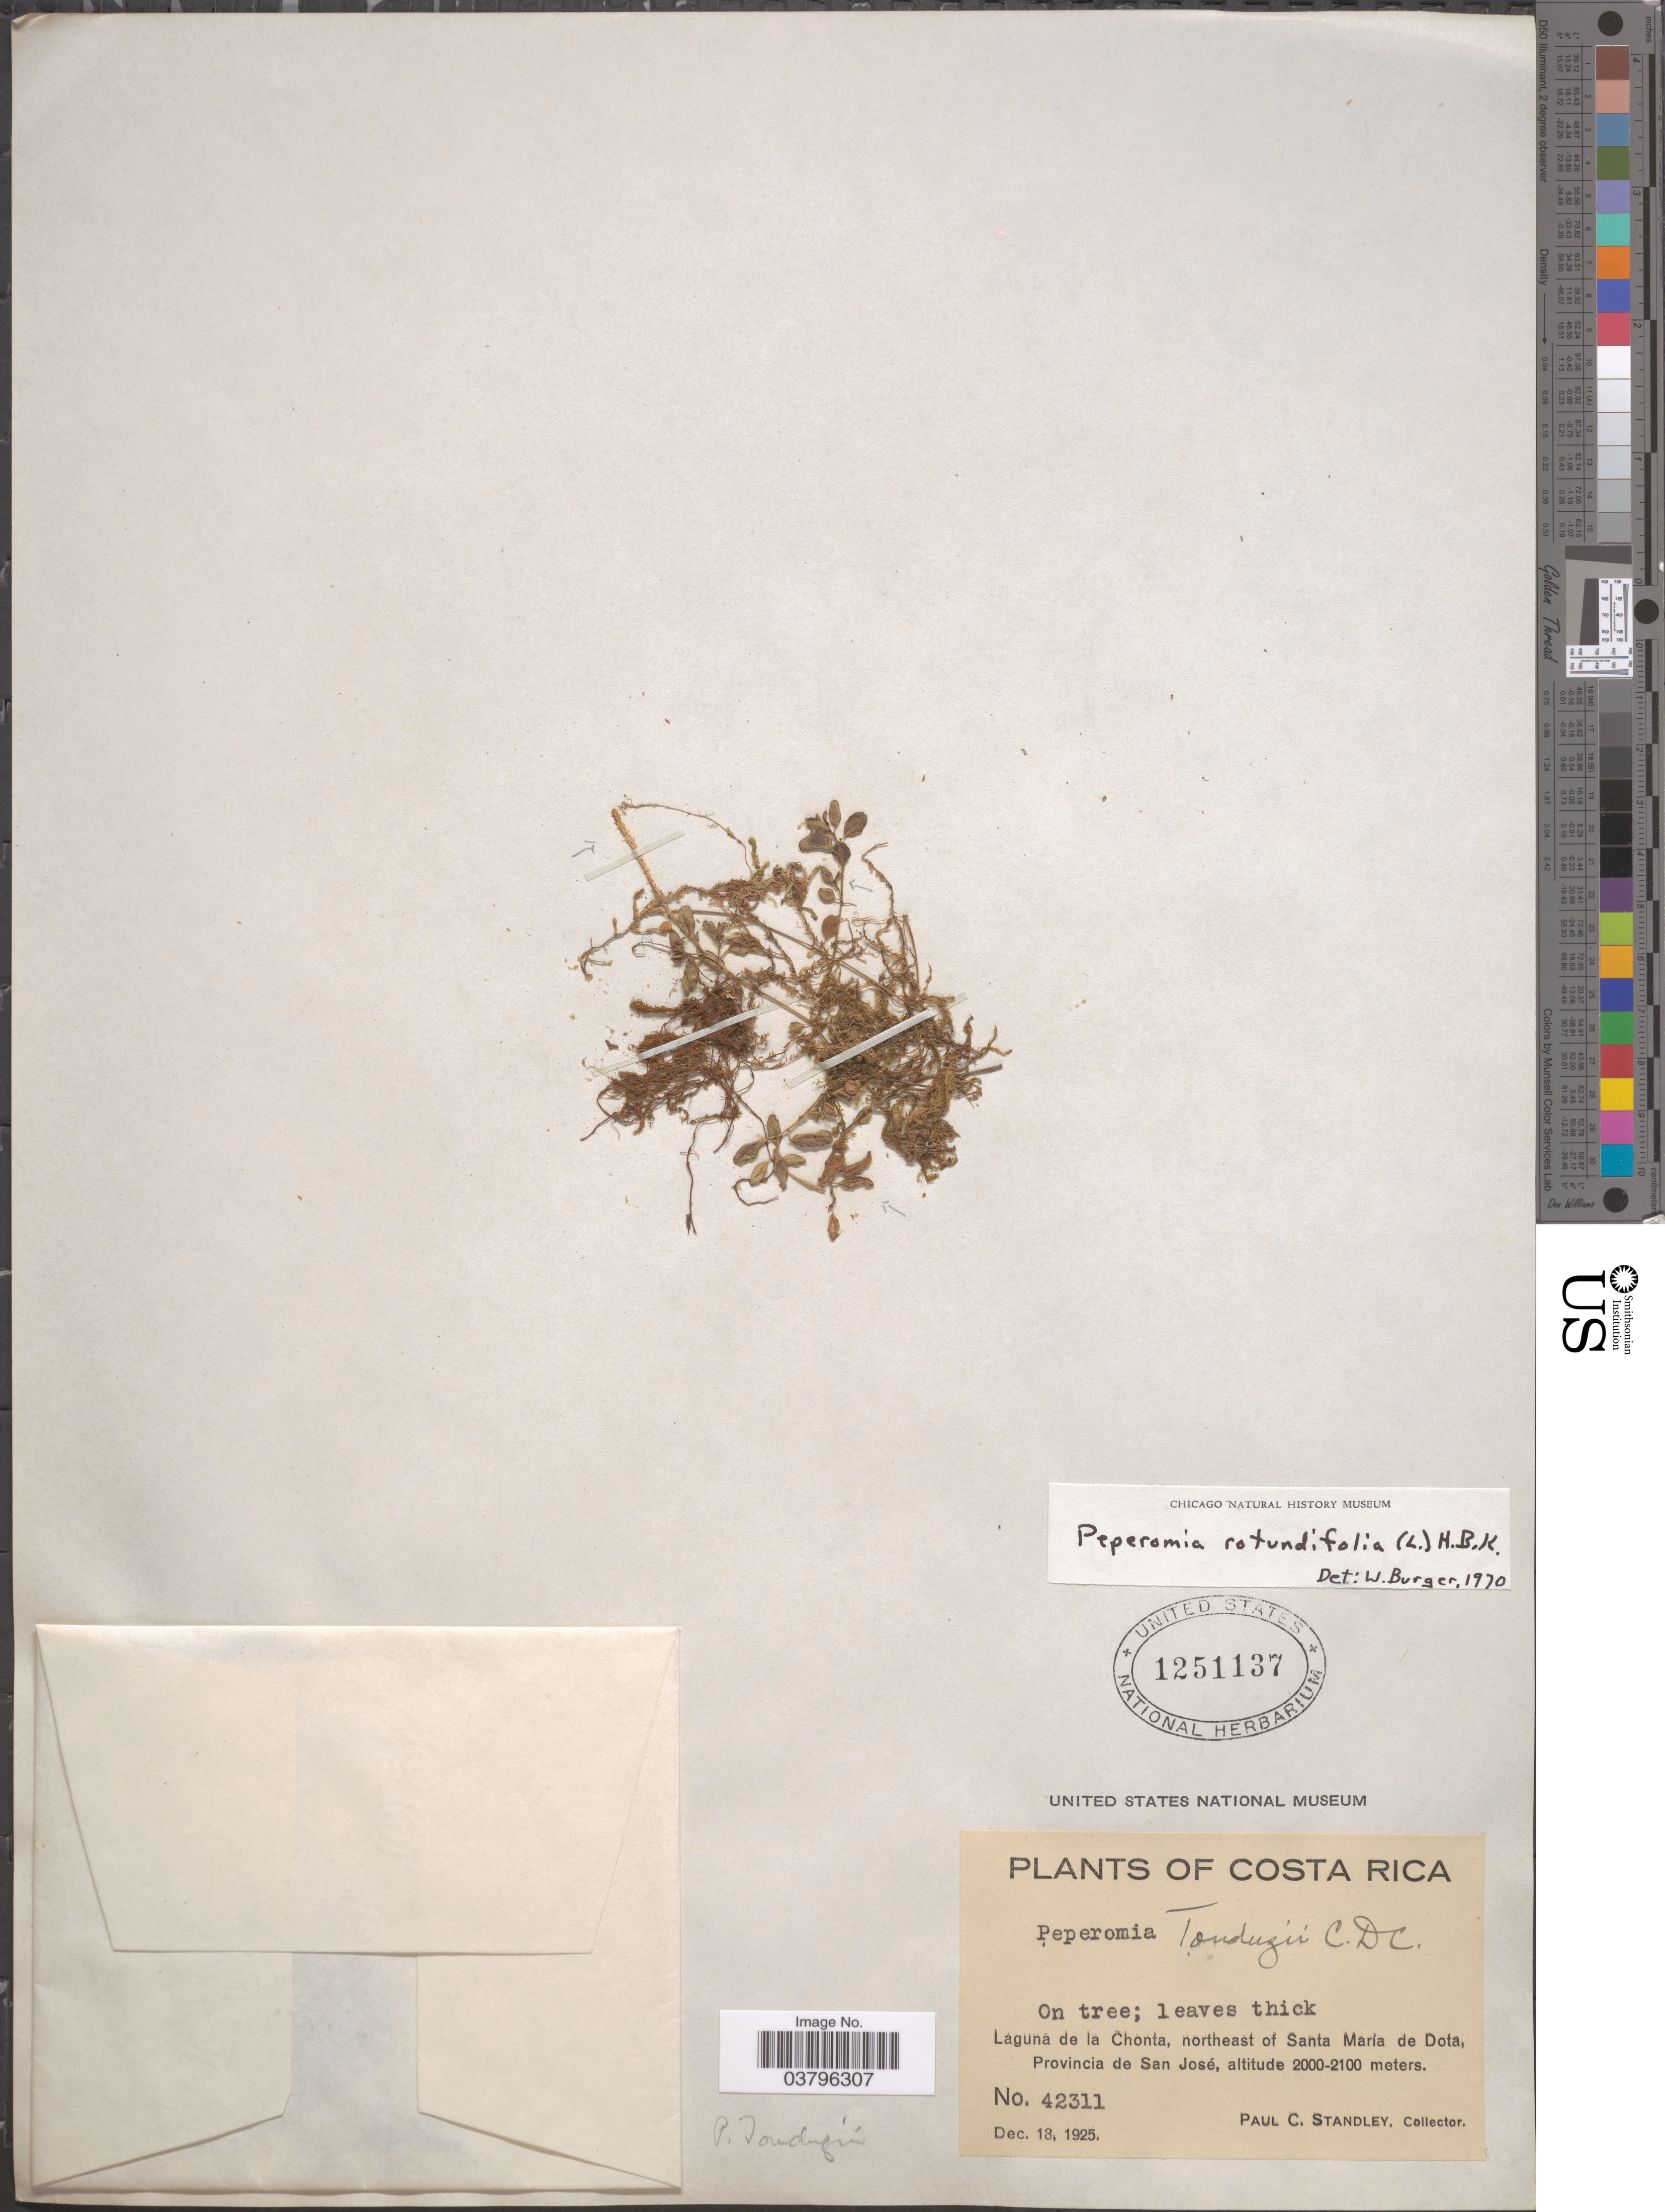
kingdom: Plantae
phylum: Tracheophyta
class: Magnoliopsida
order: Piperales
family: Piperaceae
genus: Peperomia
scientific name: Peperomia tonduzii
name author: C. DC.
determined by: Jiménez, José Estaban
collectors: P. C. Standley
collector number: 42311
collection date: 1925-12-13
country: Costa Rica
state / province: San José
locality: Laguna de la Chonta, northeast of Santa María de Dota.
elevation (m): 2000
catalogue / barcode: US 1251137